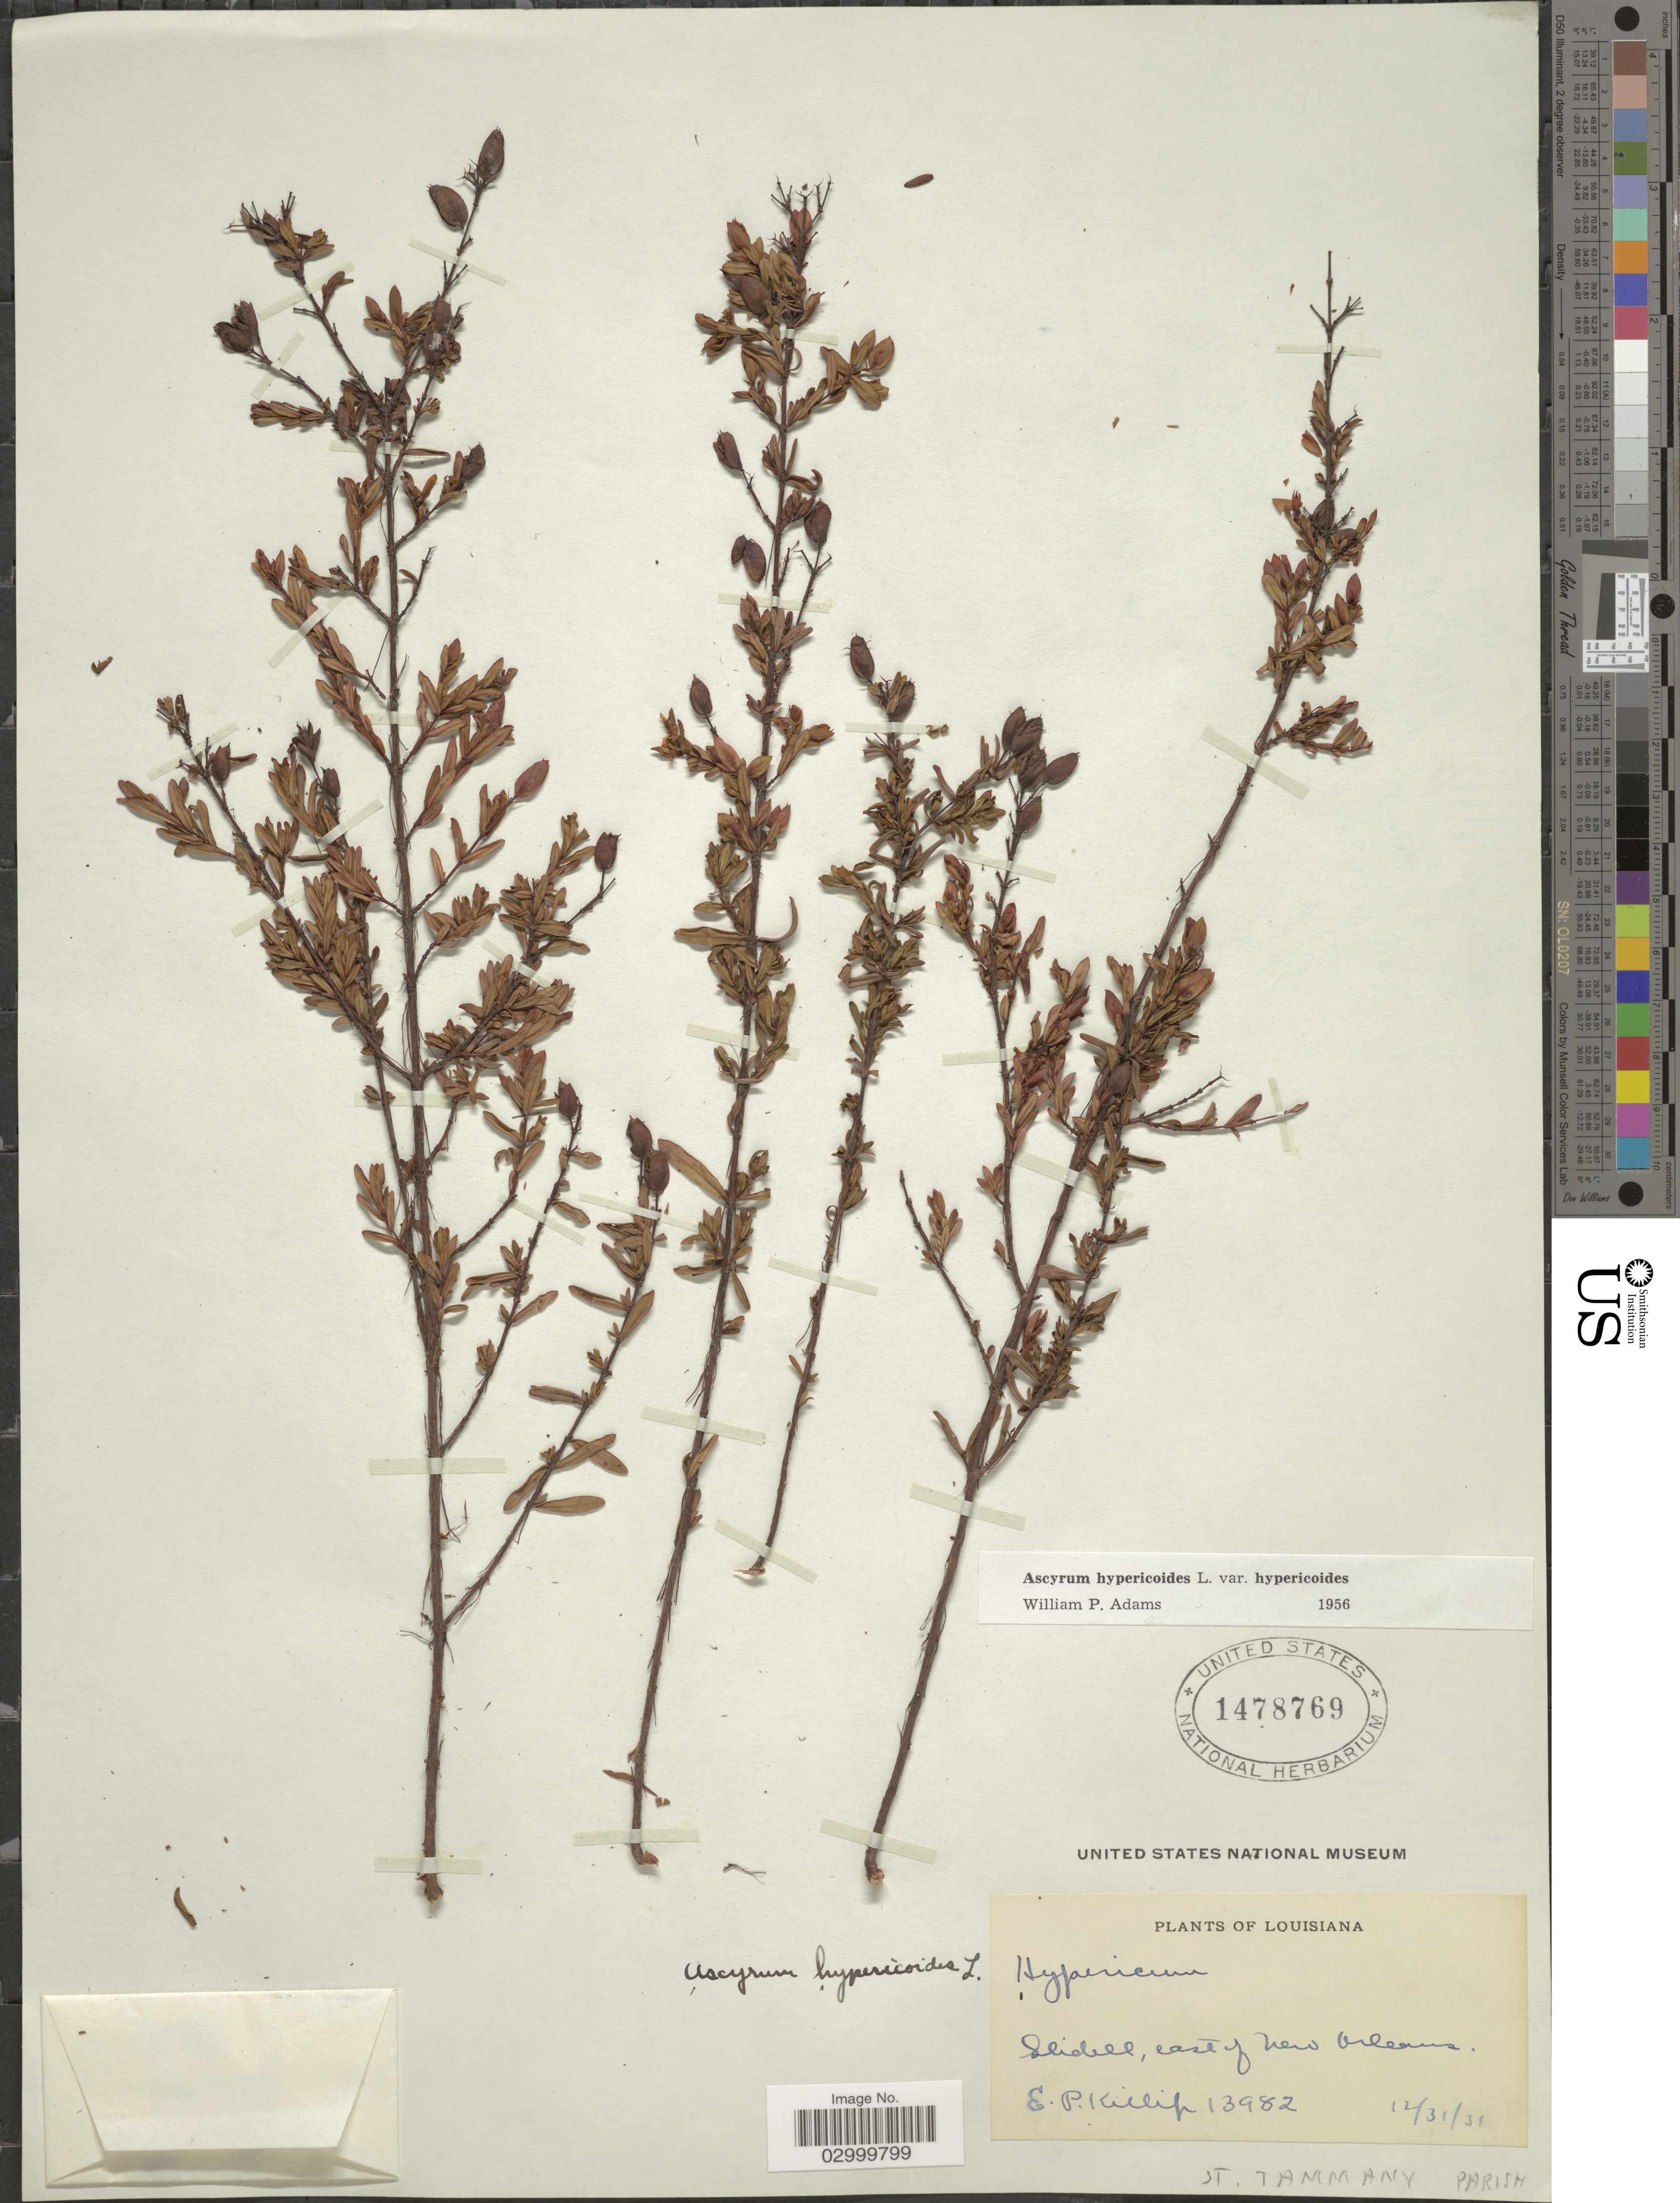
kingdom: Plantae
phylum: Tracheophyta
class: Magnoliopsida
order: Malpighiales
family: Hypericaceae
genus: Hypericum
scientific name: Hypericum hypericoides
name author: (L.) Crantz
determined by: Strong, Mark T., (BOT), Smithsonian Institution - National Museum of Natural History (UNITED STATES)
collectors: E. P. Killip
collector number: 13982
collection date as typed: Transcribed d/m/y: 31/12/31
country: United States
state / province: Louisiana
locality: Sildell, east of New Orleans. St. Tammany.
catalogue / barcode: US 1478769